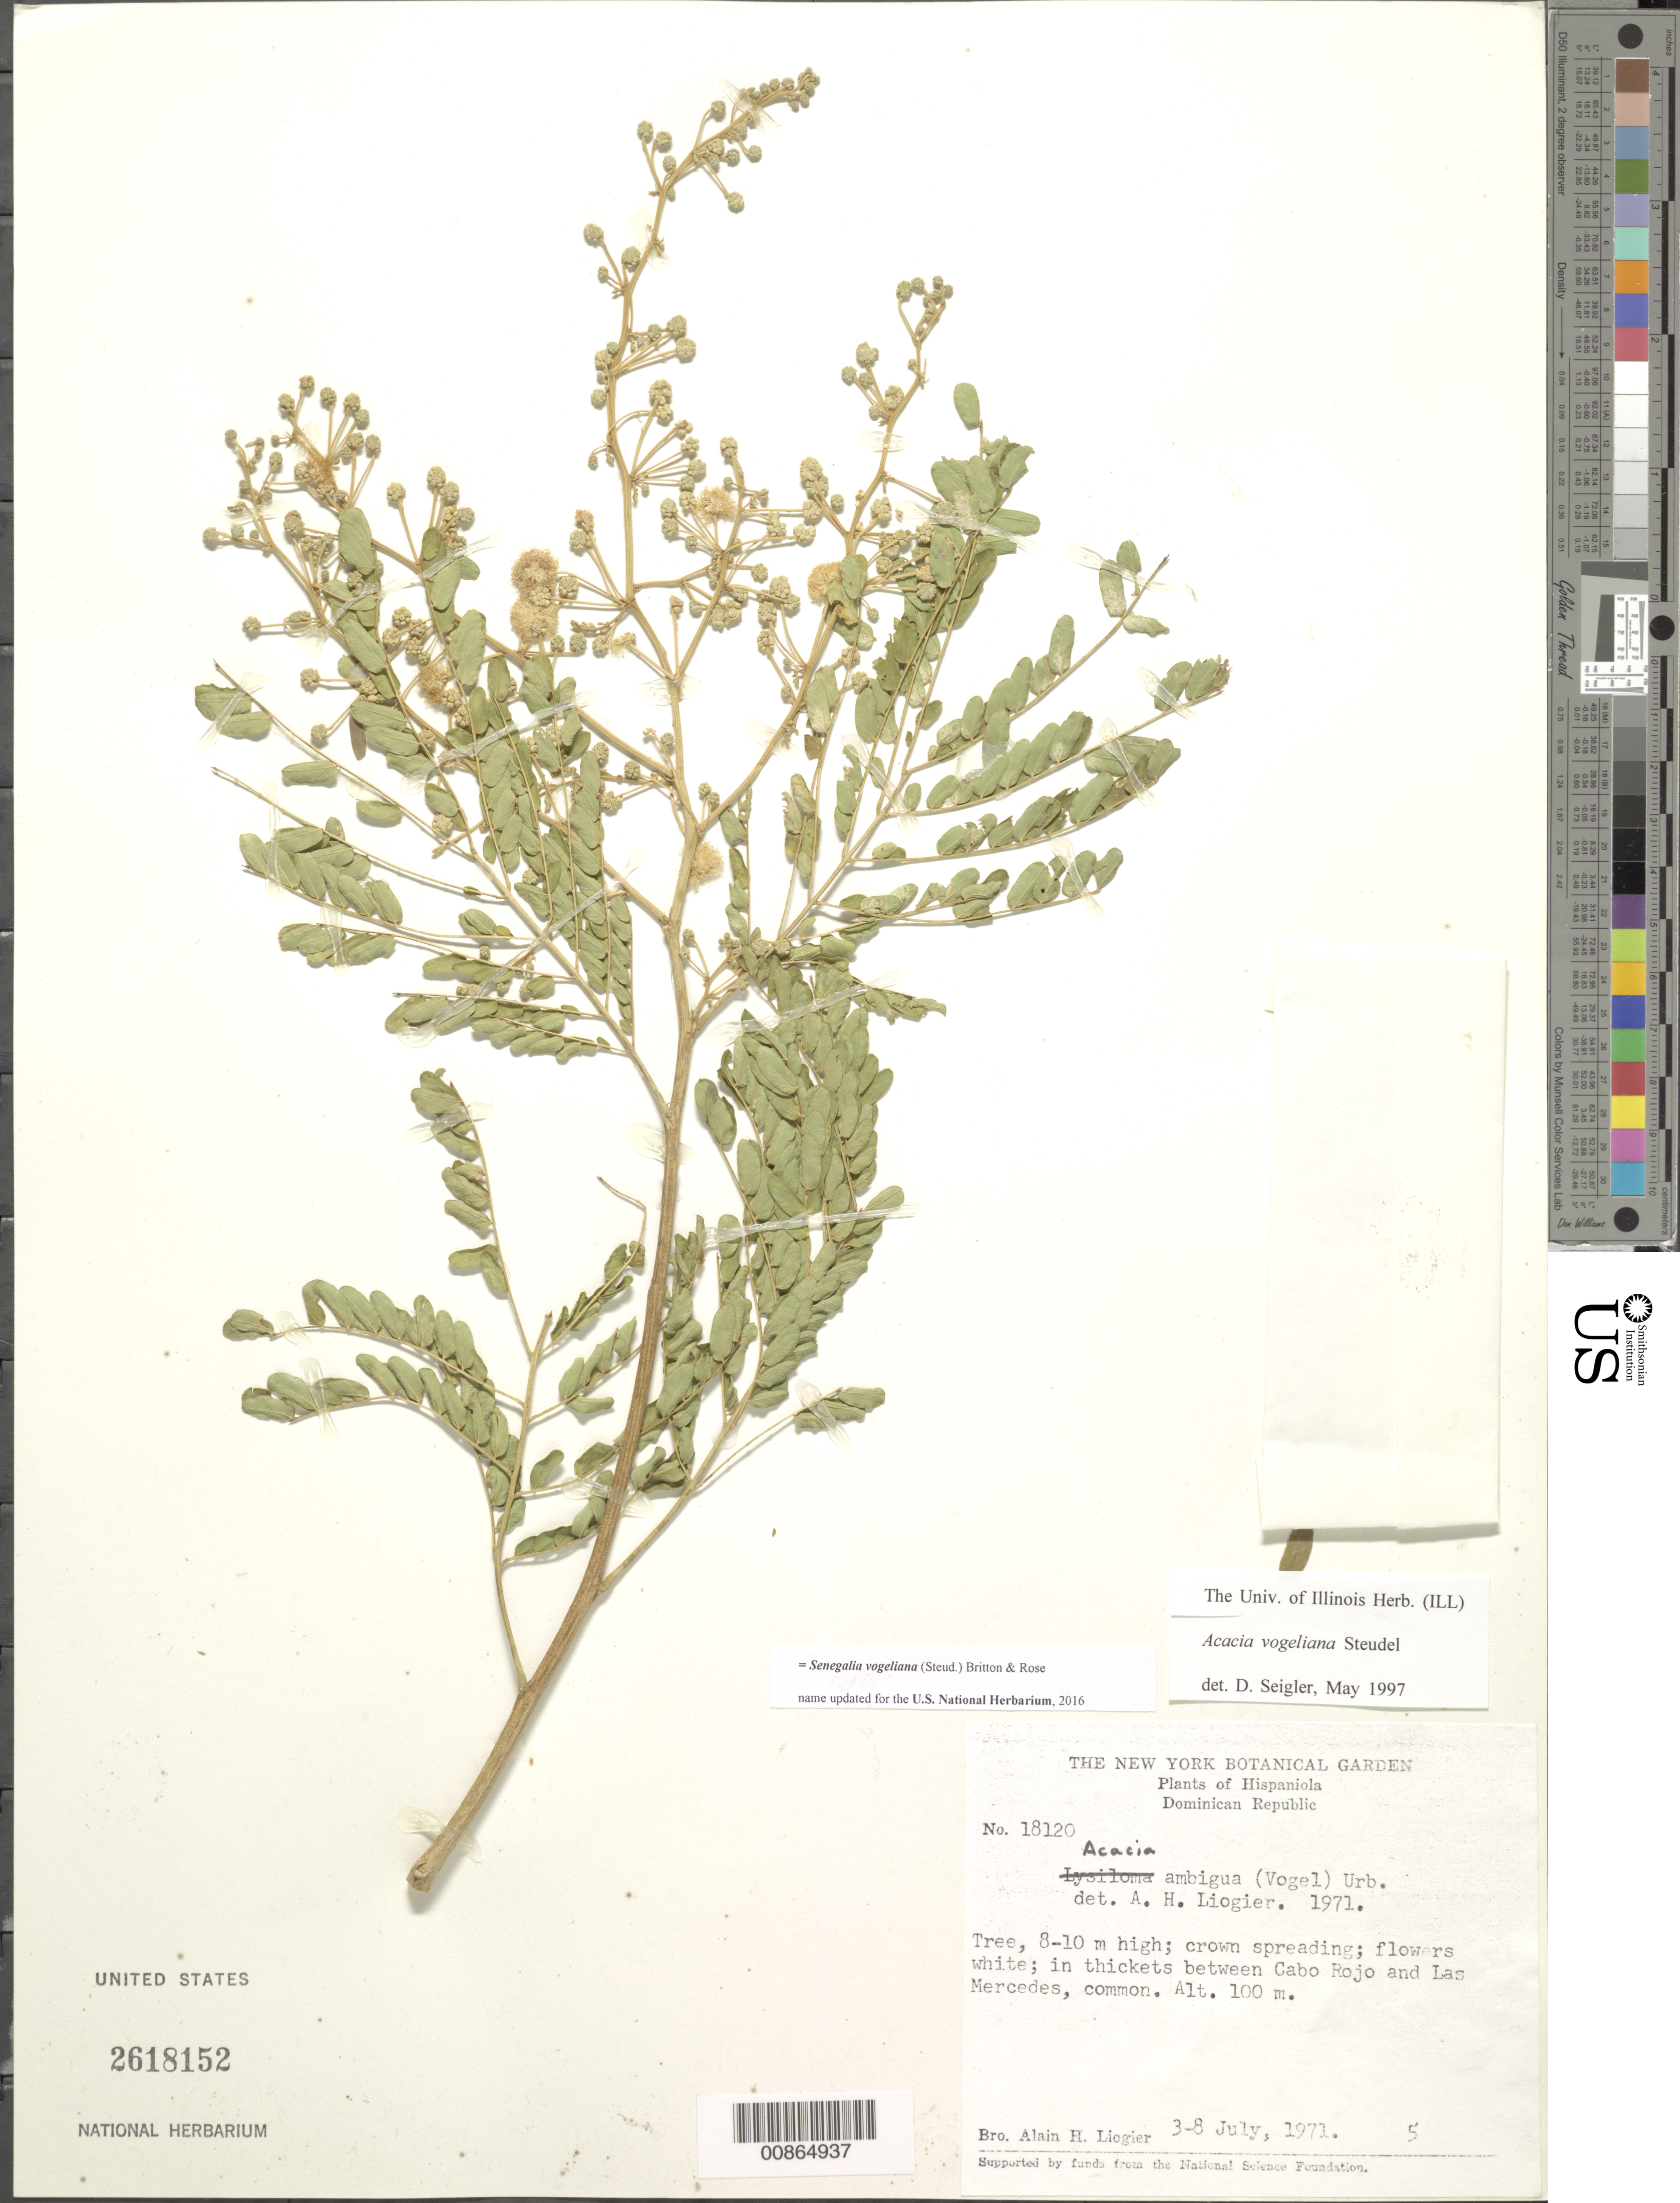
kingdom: Plantae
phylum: Tracheophyta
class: Magnoliopsida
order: Fabales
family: Fabaceae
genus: Parasenegalia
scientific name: Parasenegalia vogeliana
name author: (Steud.) Seigler & Ebinger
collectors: A. H. Liogier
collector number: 18120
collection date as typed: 03 Jul 1971 to 08 Jul 1971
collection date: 1971-07-03/1971-07-08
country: Dominican Republic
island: Hispaniola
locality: Between Cabo Rojo and Las Mercedes.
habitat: In thickets.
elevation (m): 100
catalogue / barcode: US 2618152